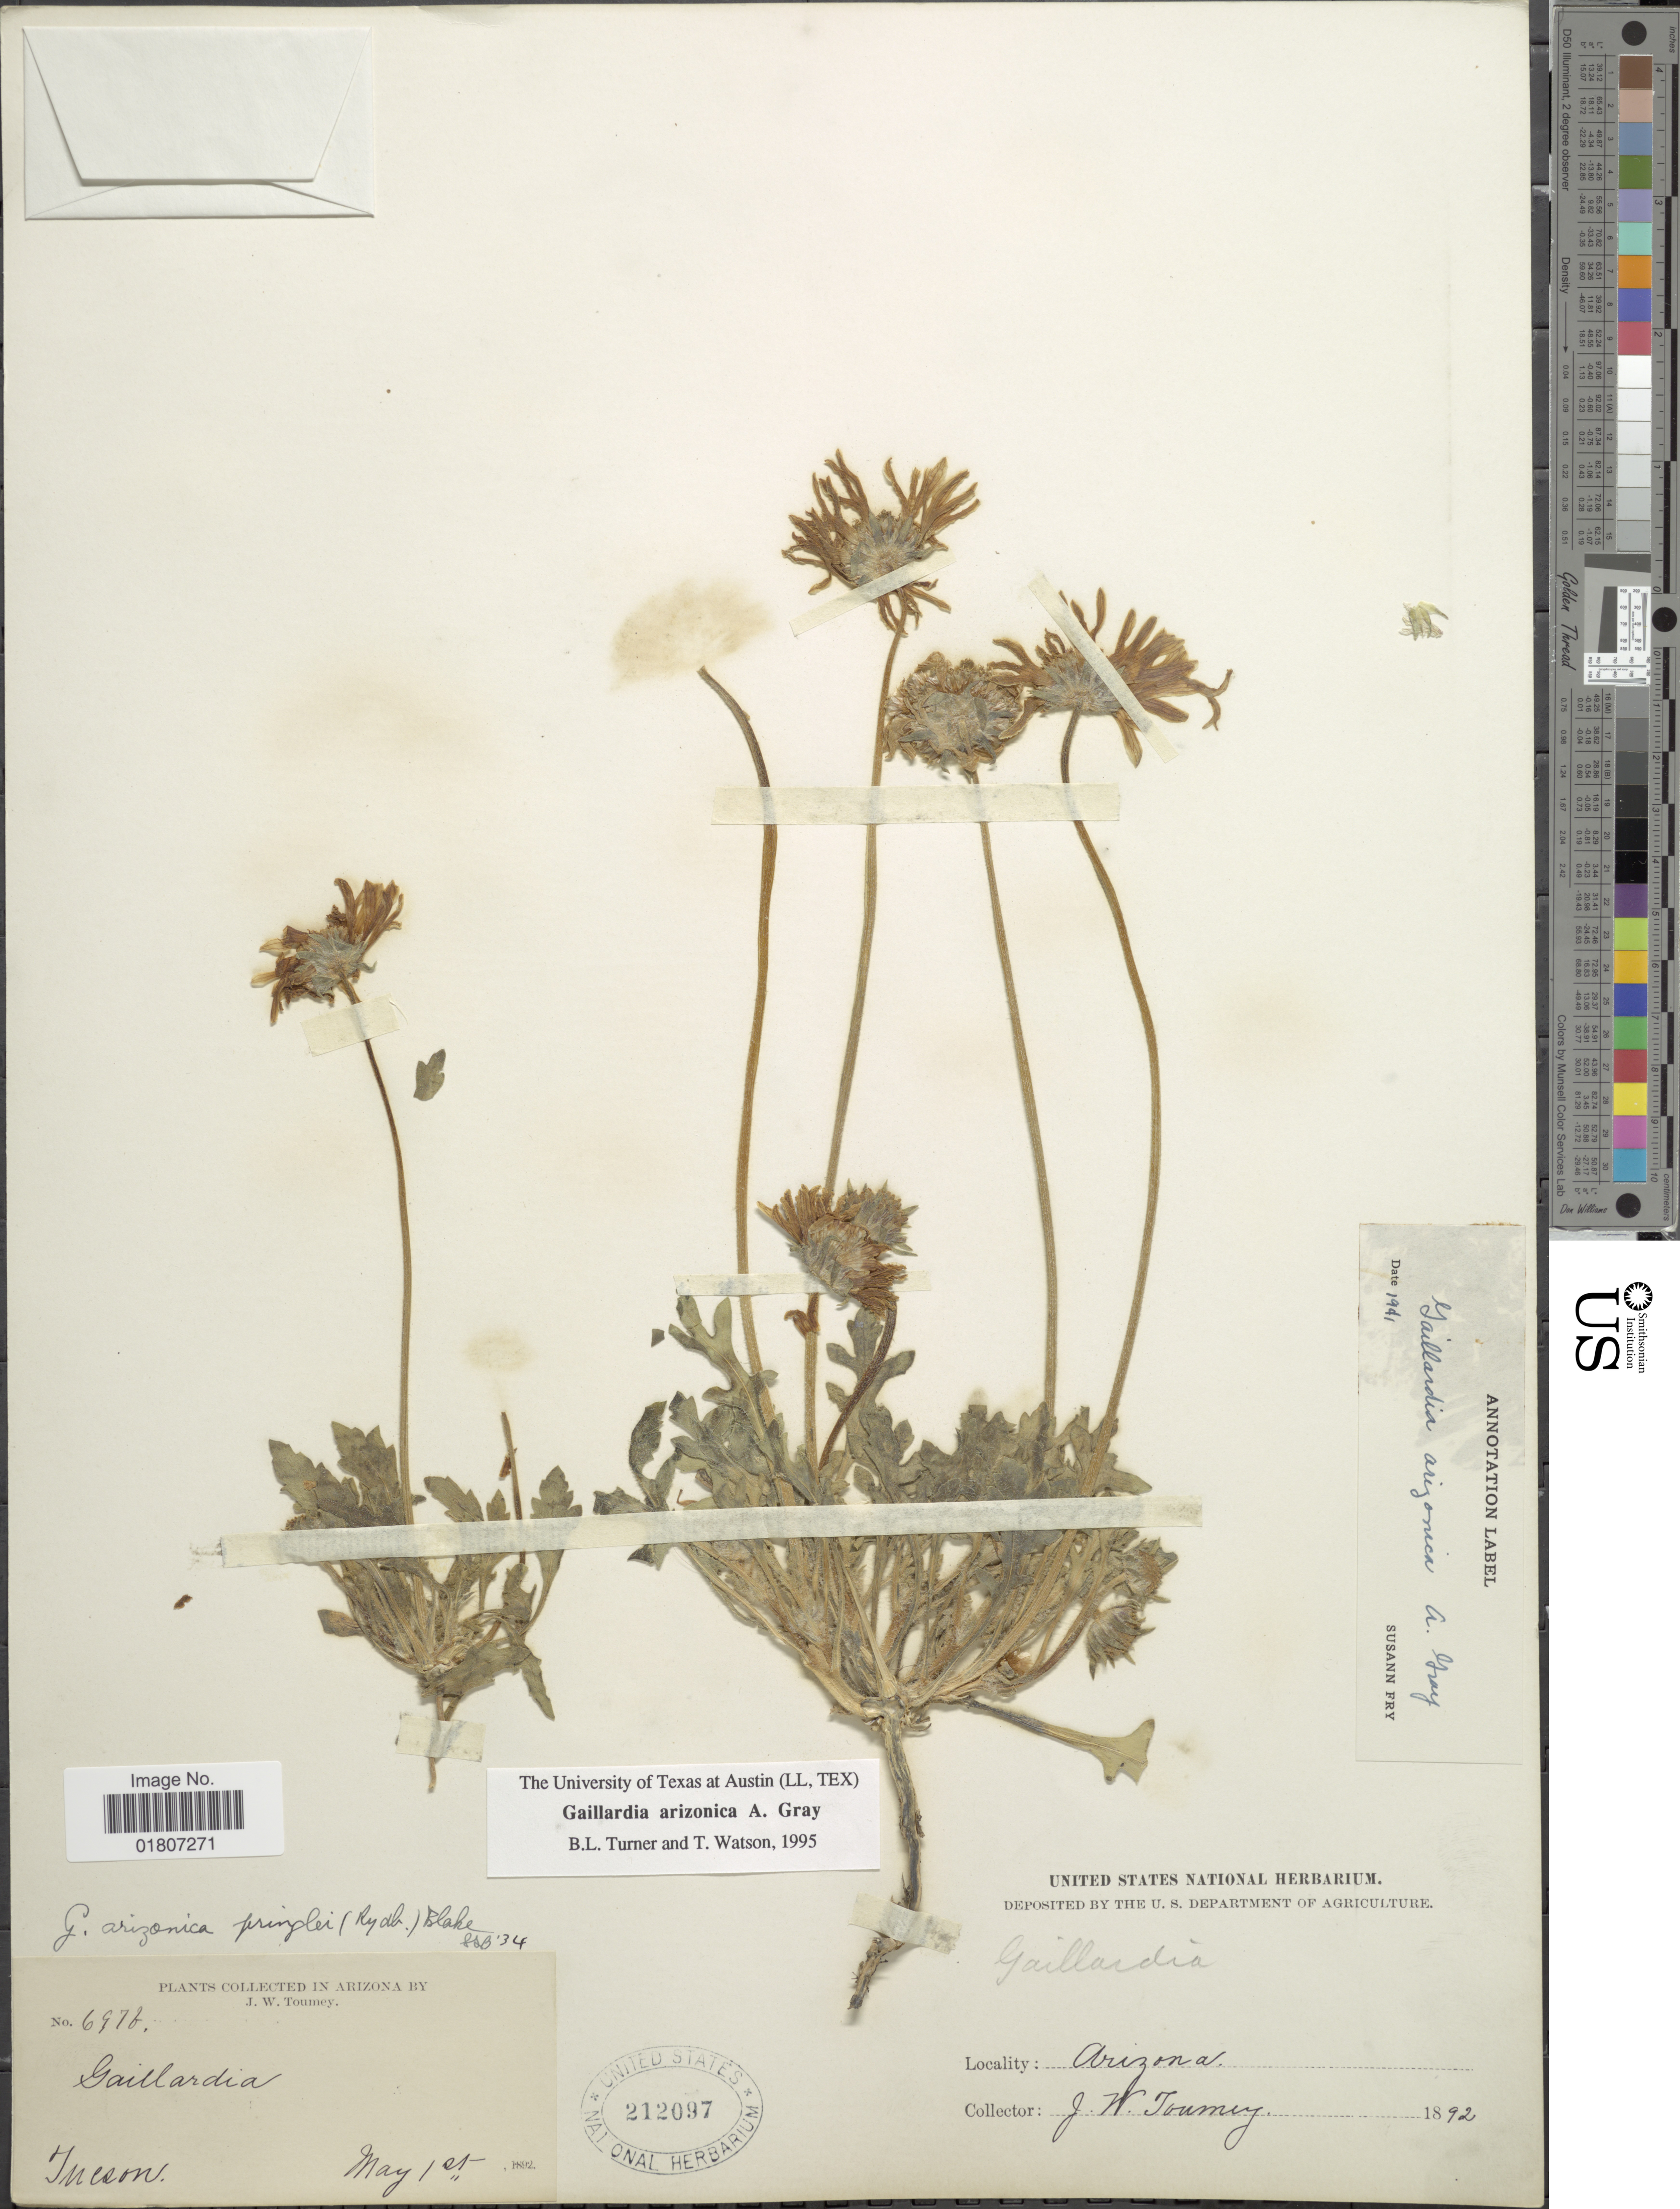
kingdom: Plantae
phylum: Tracheophyta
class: Magnoliopsida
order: Asterales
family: Asteraceae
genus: Gaillardia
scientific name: Gaillardia arizonica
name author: A. Gray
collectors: J. W. Toumey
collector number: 697b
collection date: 1892-05-01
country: United States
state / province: Arizona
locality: Tucson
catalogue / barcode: US 212097